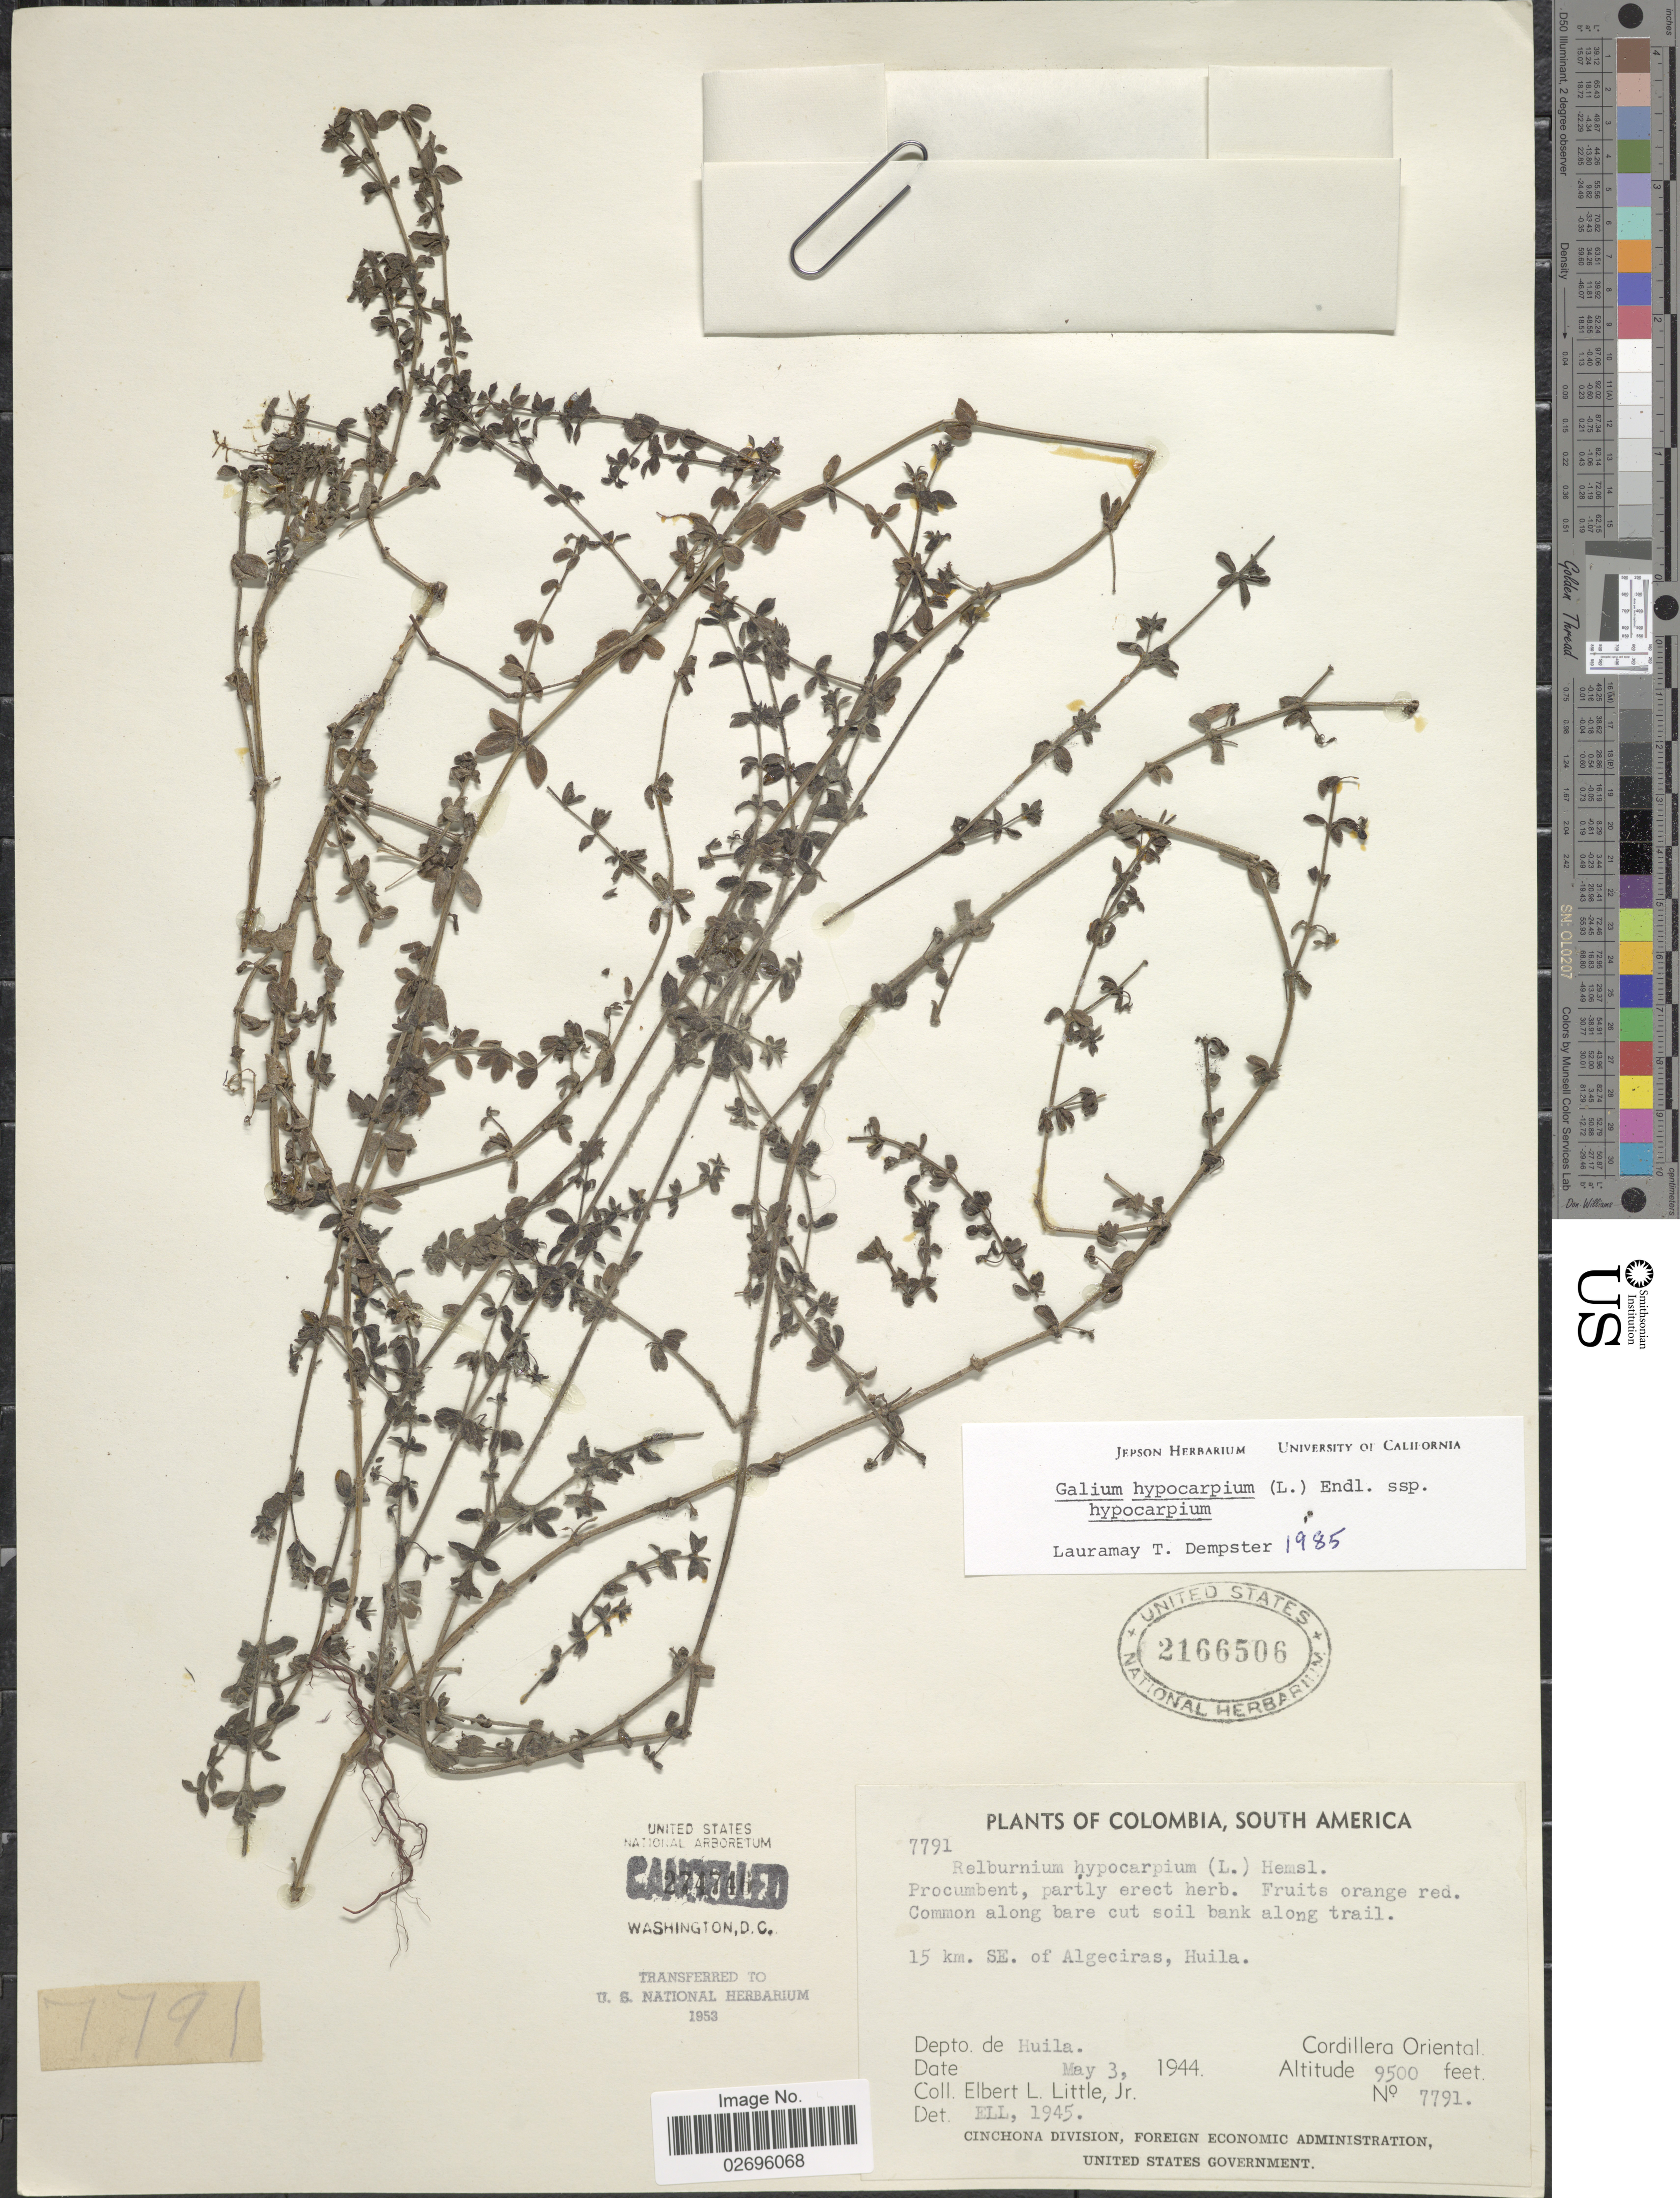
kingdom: Plantae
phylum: Tracheophyta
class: Magnoliopsida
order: Gentianales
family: Rubiaceae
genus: Galium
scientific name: Galium hypocarpium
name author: (L.) Endl. ex Griseb.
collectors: E. L. Little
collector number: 7791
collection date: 1944-05-03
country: Colombia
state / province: Huila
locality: Common along bare cut soil bank along trail. 15 km. SE. of Algeciras. Depto. de Huila. Cordillera Oriental.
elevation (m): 2896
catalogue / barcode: US 2166506